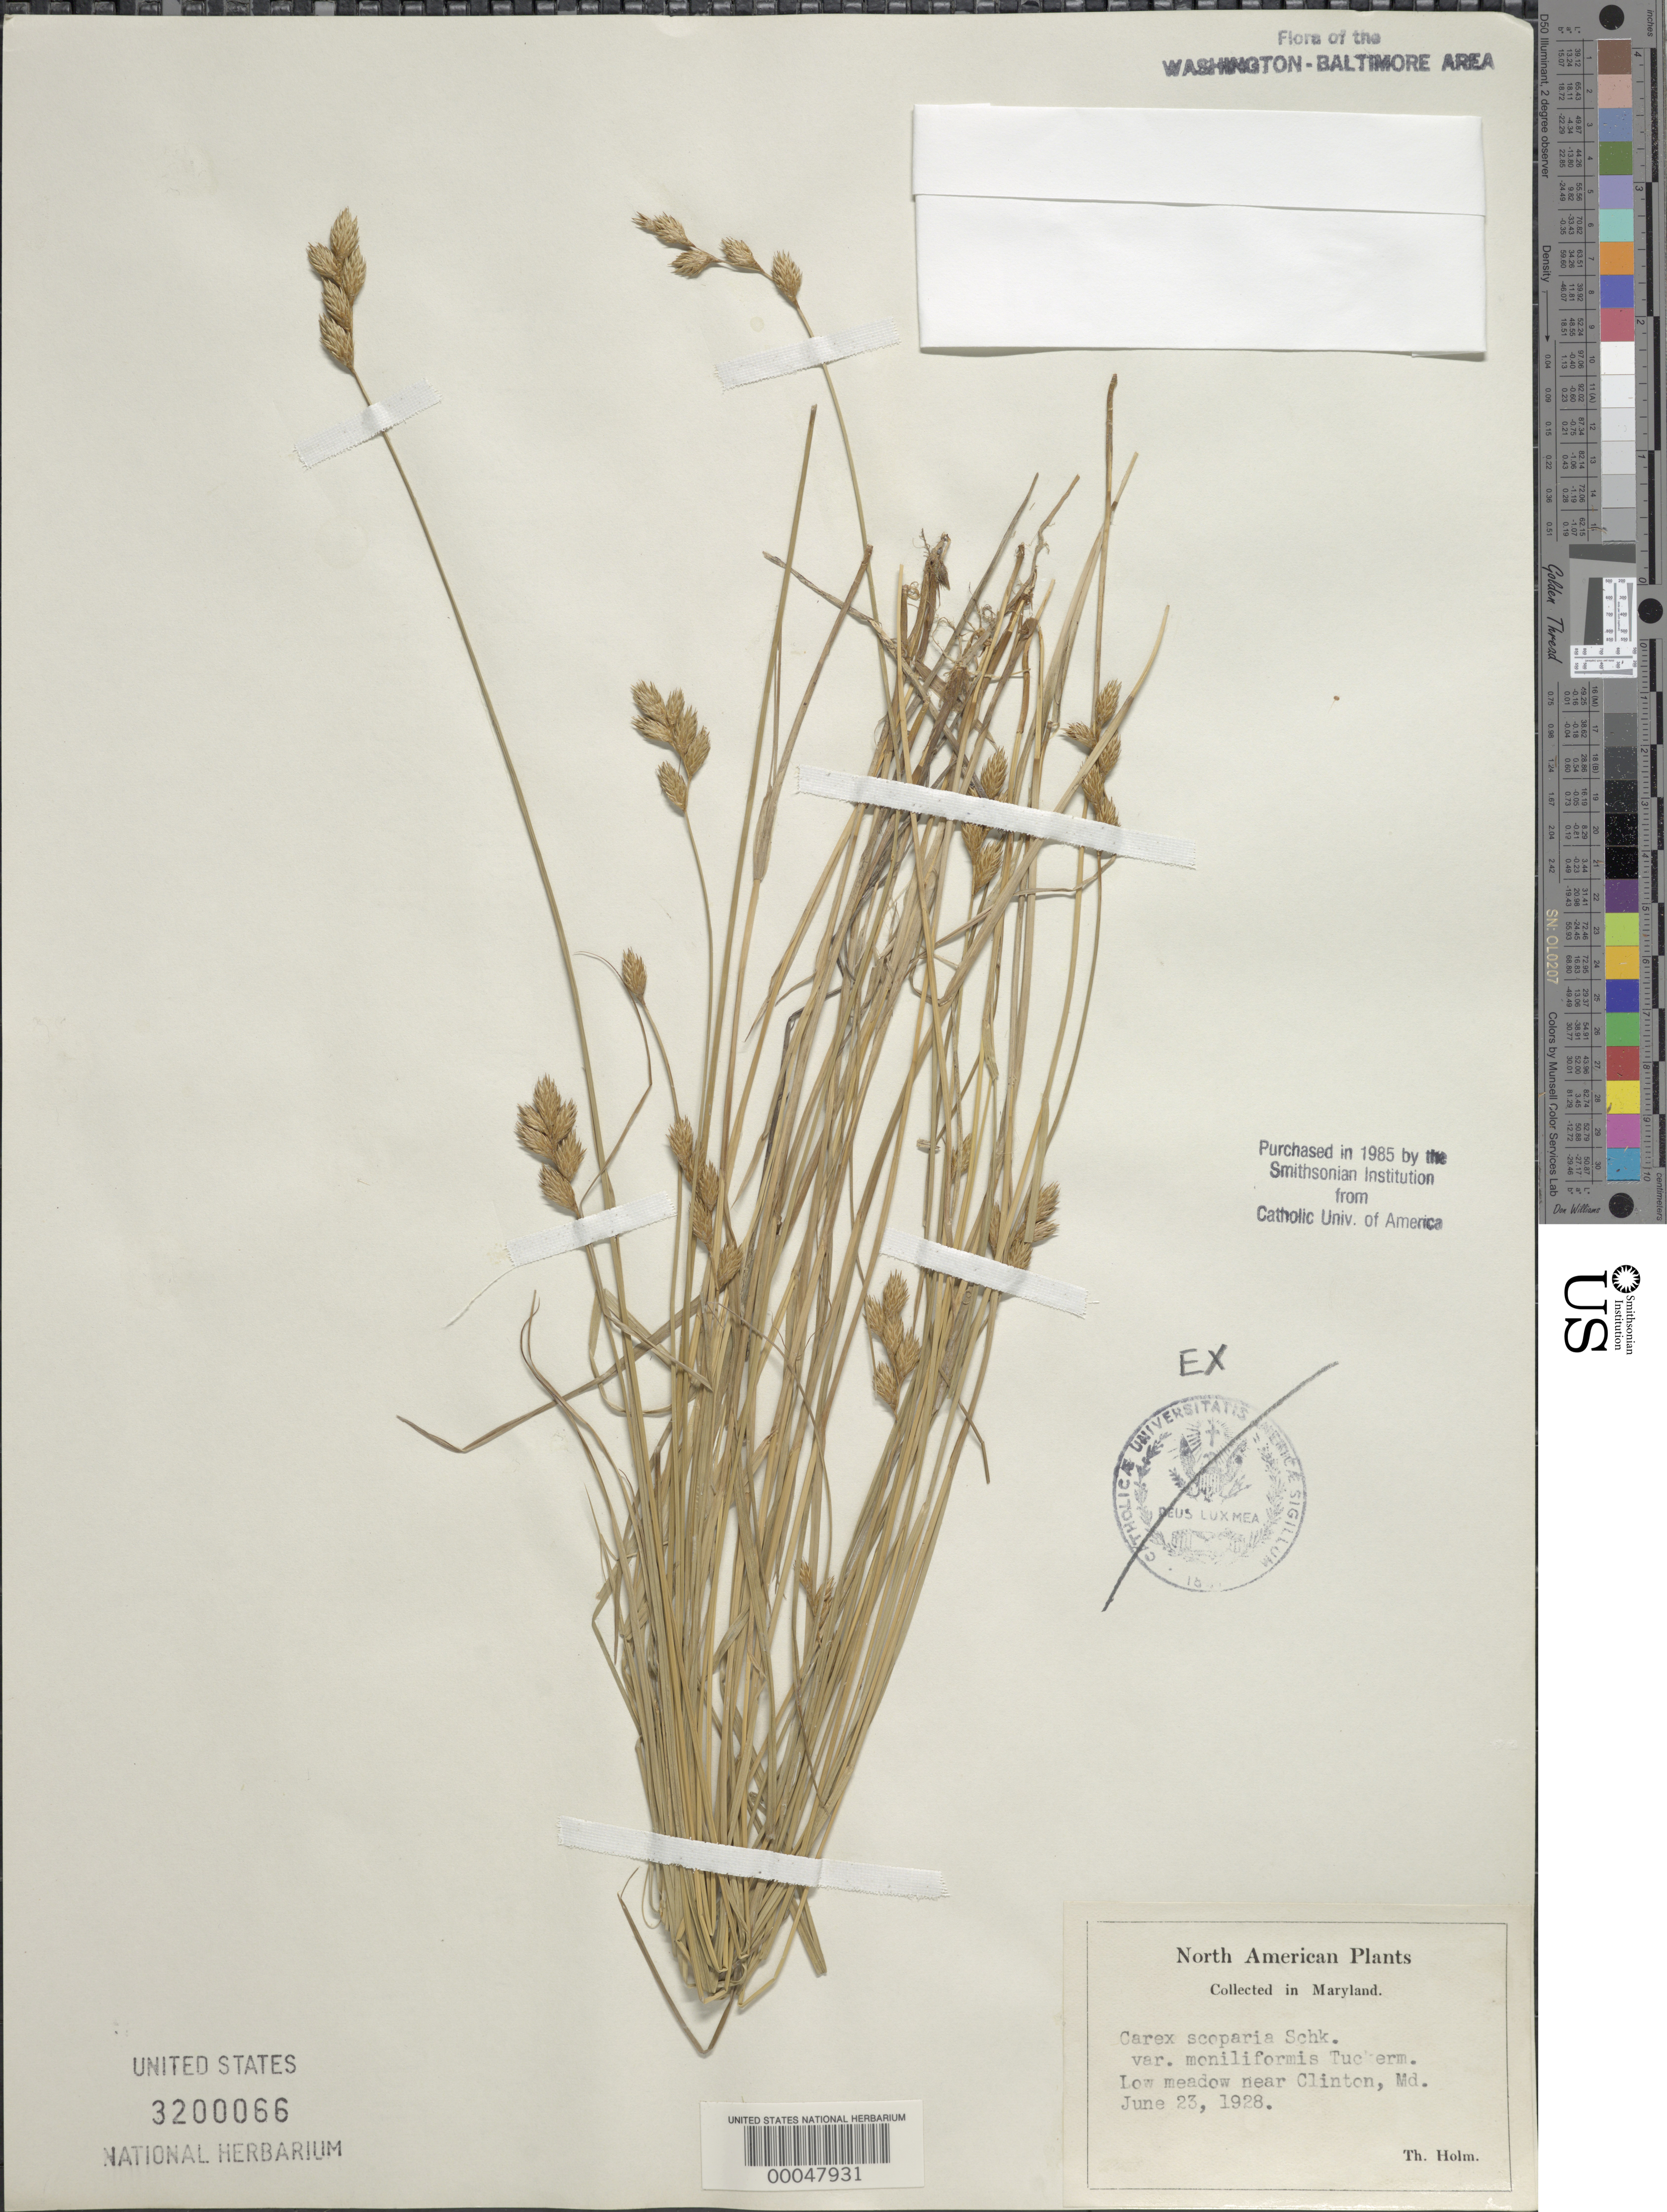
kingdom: Plantae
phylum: Tracheophyta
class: Liliopsida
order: Poales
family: Cyperaceae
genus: Carex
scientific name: Carex scoparia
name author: Schkuhr ex Willd.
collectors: T. Holm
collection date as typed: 23 Jun 1928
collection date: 1928-06-23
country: United States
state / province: Maryland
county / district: Prince George's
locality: Near Clinton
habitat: Low meadow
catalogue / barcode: US 3200066